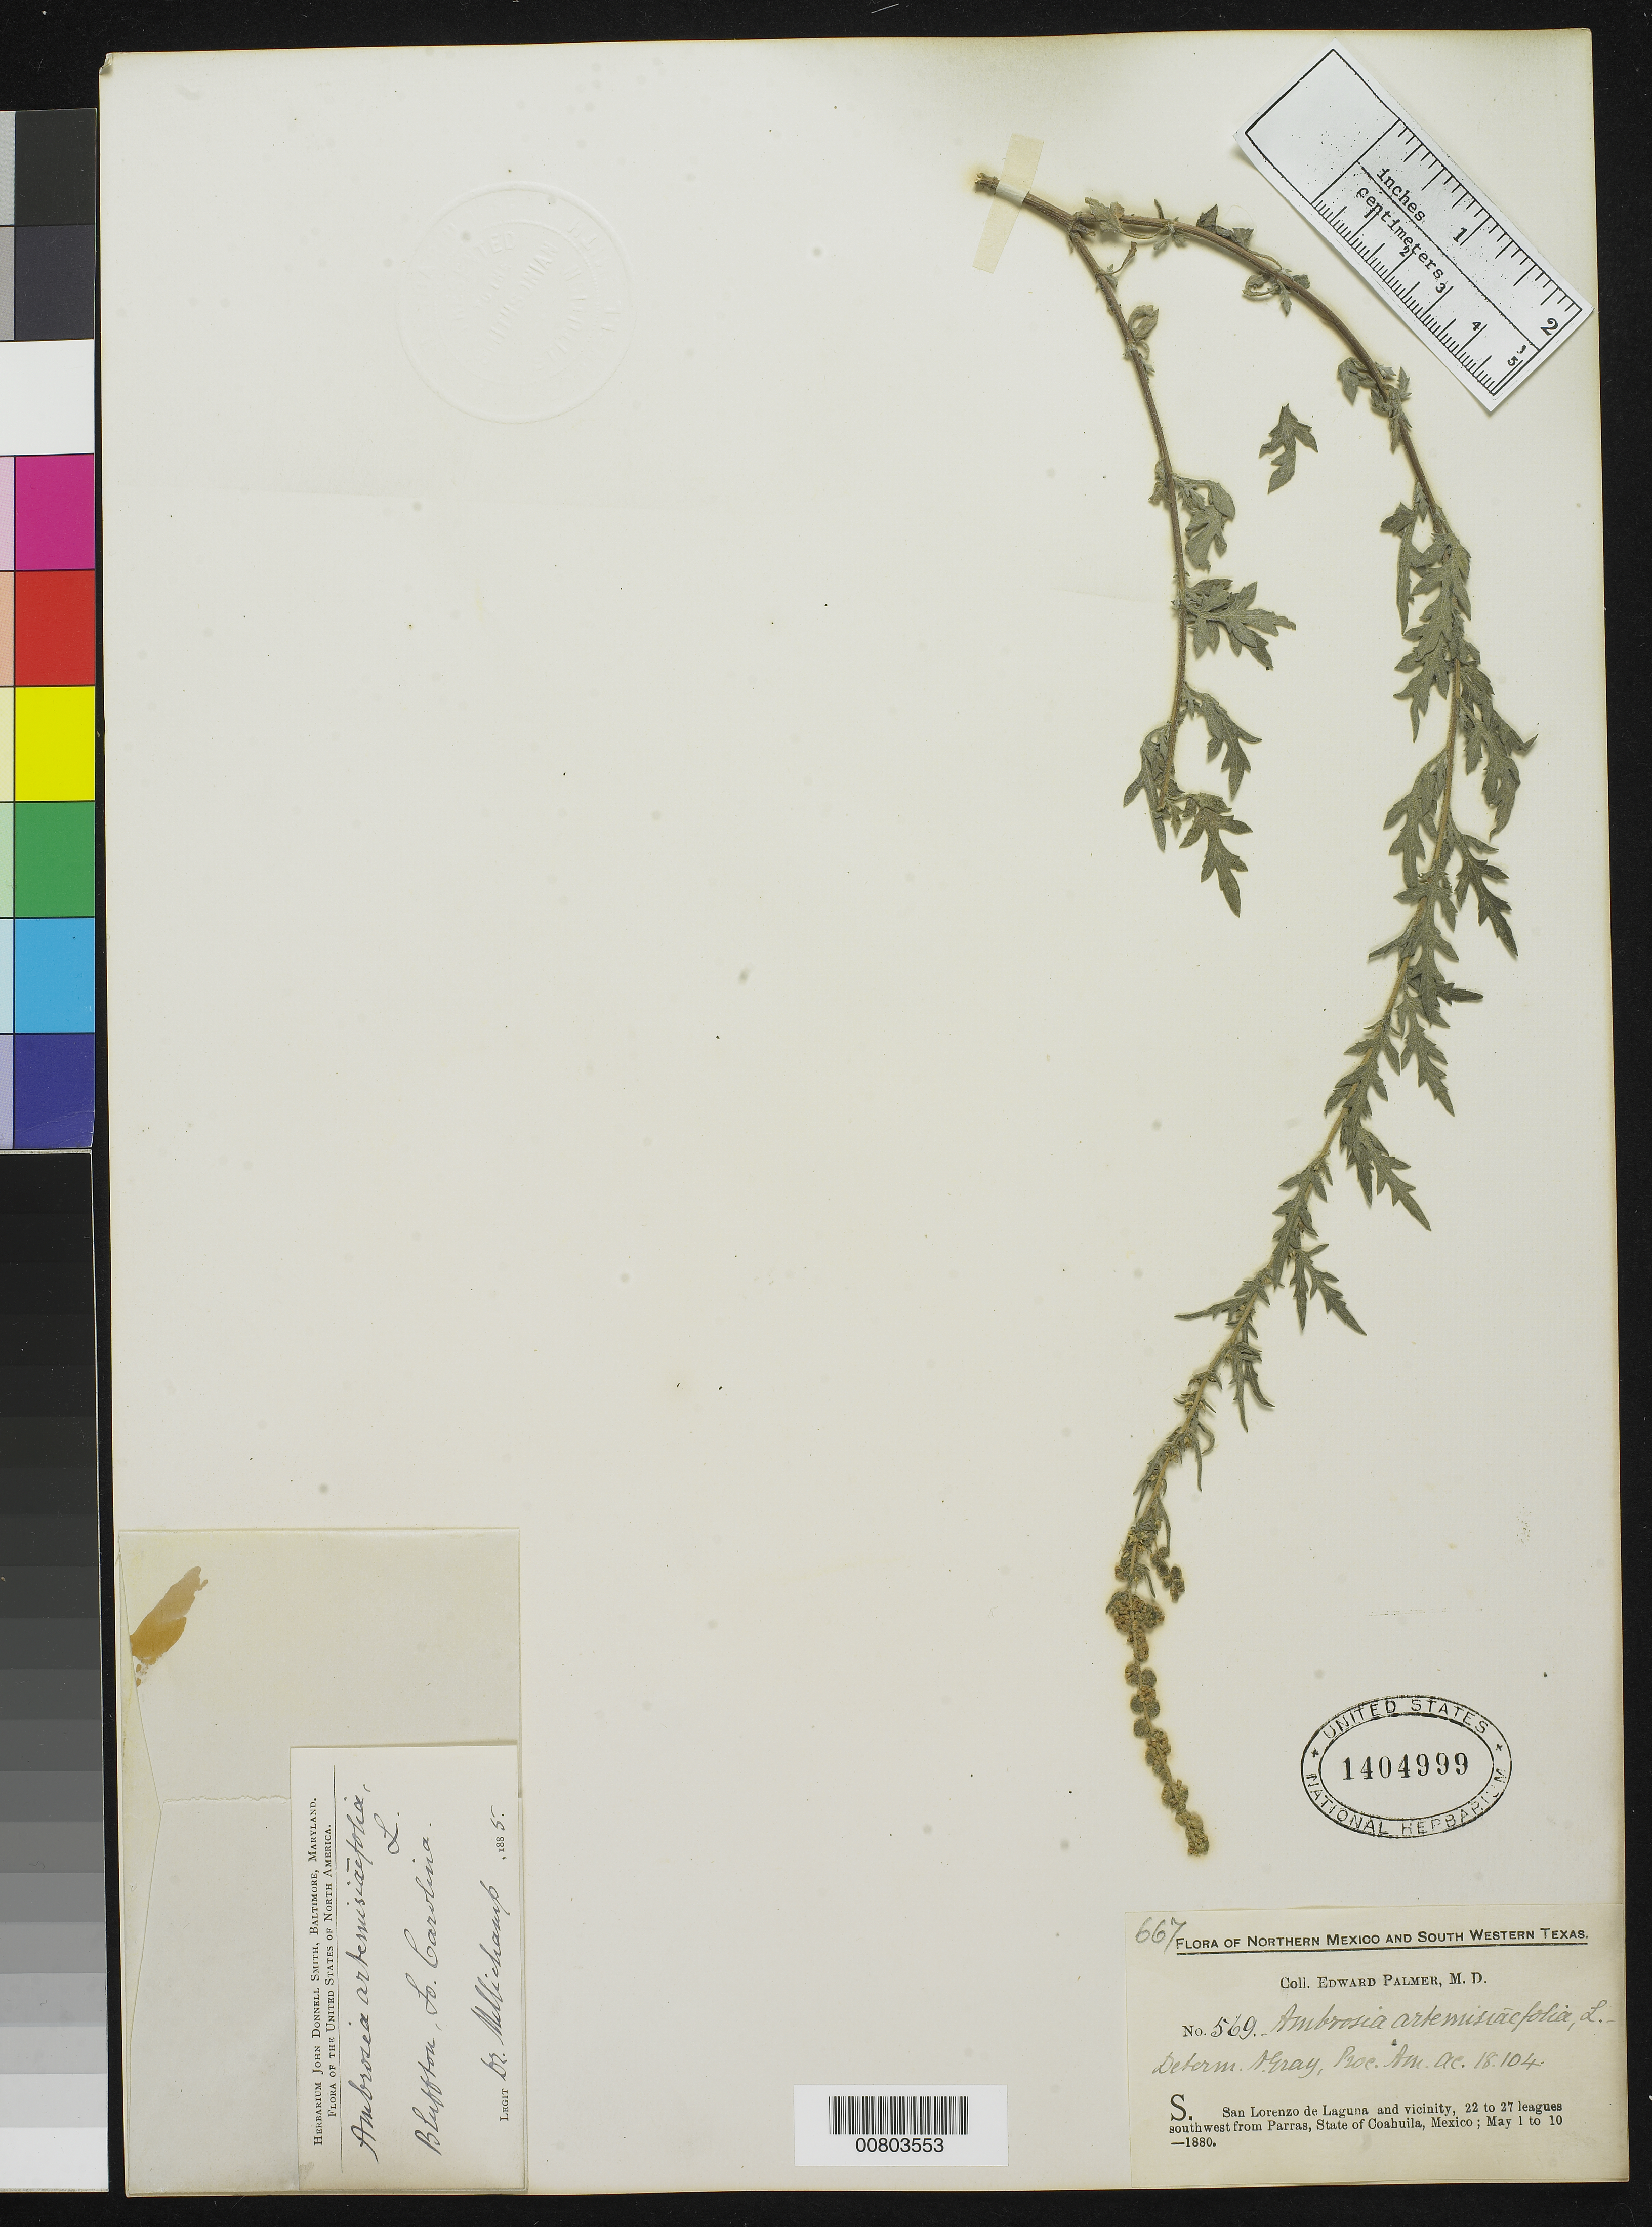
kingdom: Plantae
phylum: Tracheophyta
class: Magnoliopsida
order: Asterales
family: Asteraceae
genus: Ambrosia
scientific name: Ambrosia artemisiifolia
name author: L.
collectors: E. Palmer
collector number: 569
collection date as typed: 01 May 1880 to 10 May 1880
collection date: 1880-05-01/1880-05-10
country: Mexico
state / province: Coahuila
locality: S. San Lorenzo de Laguna and vicinity, 22 to 27 leagues southwest from Parras, Coahuila.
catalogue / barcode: US 1404999